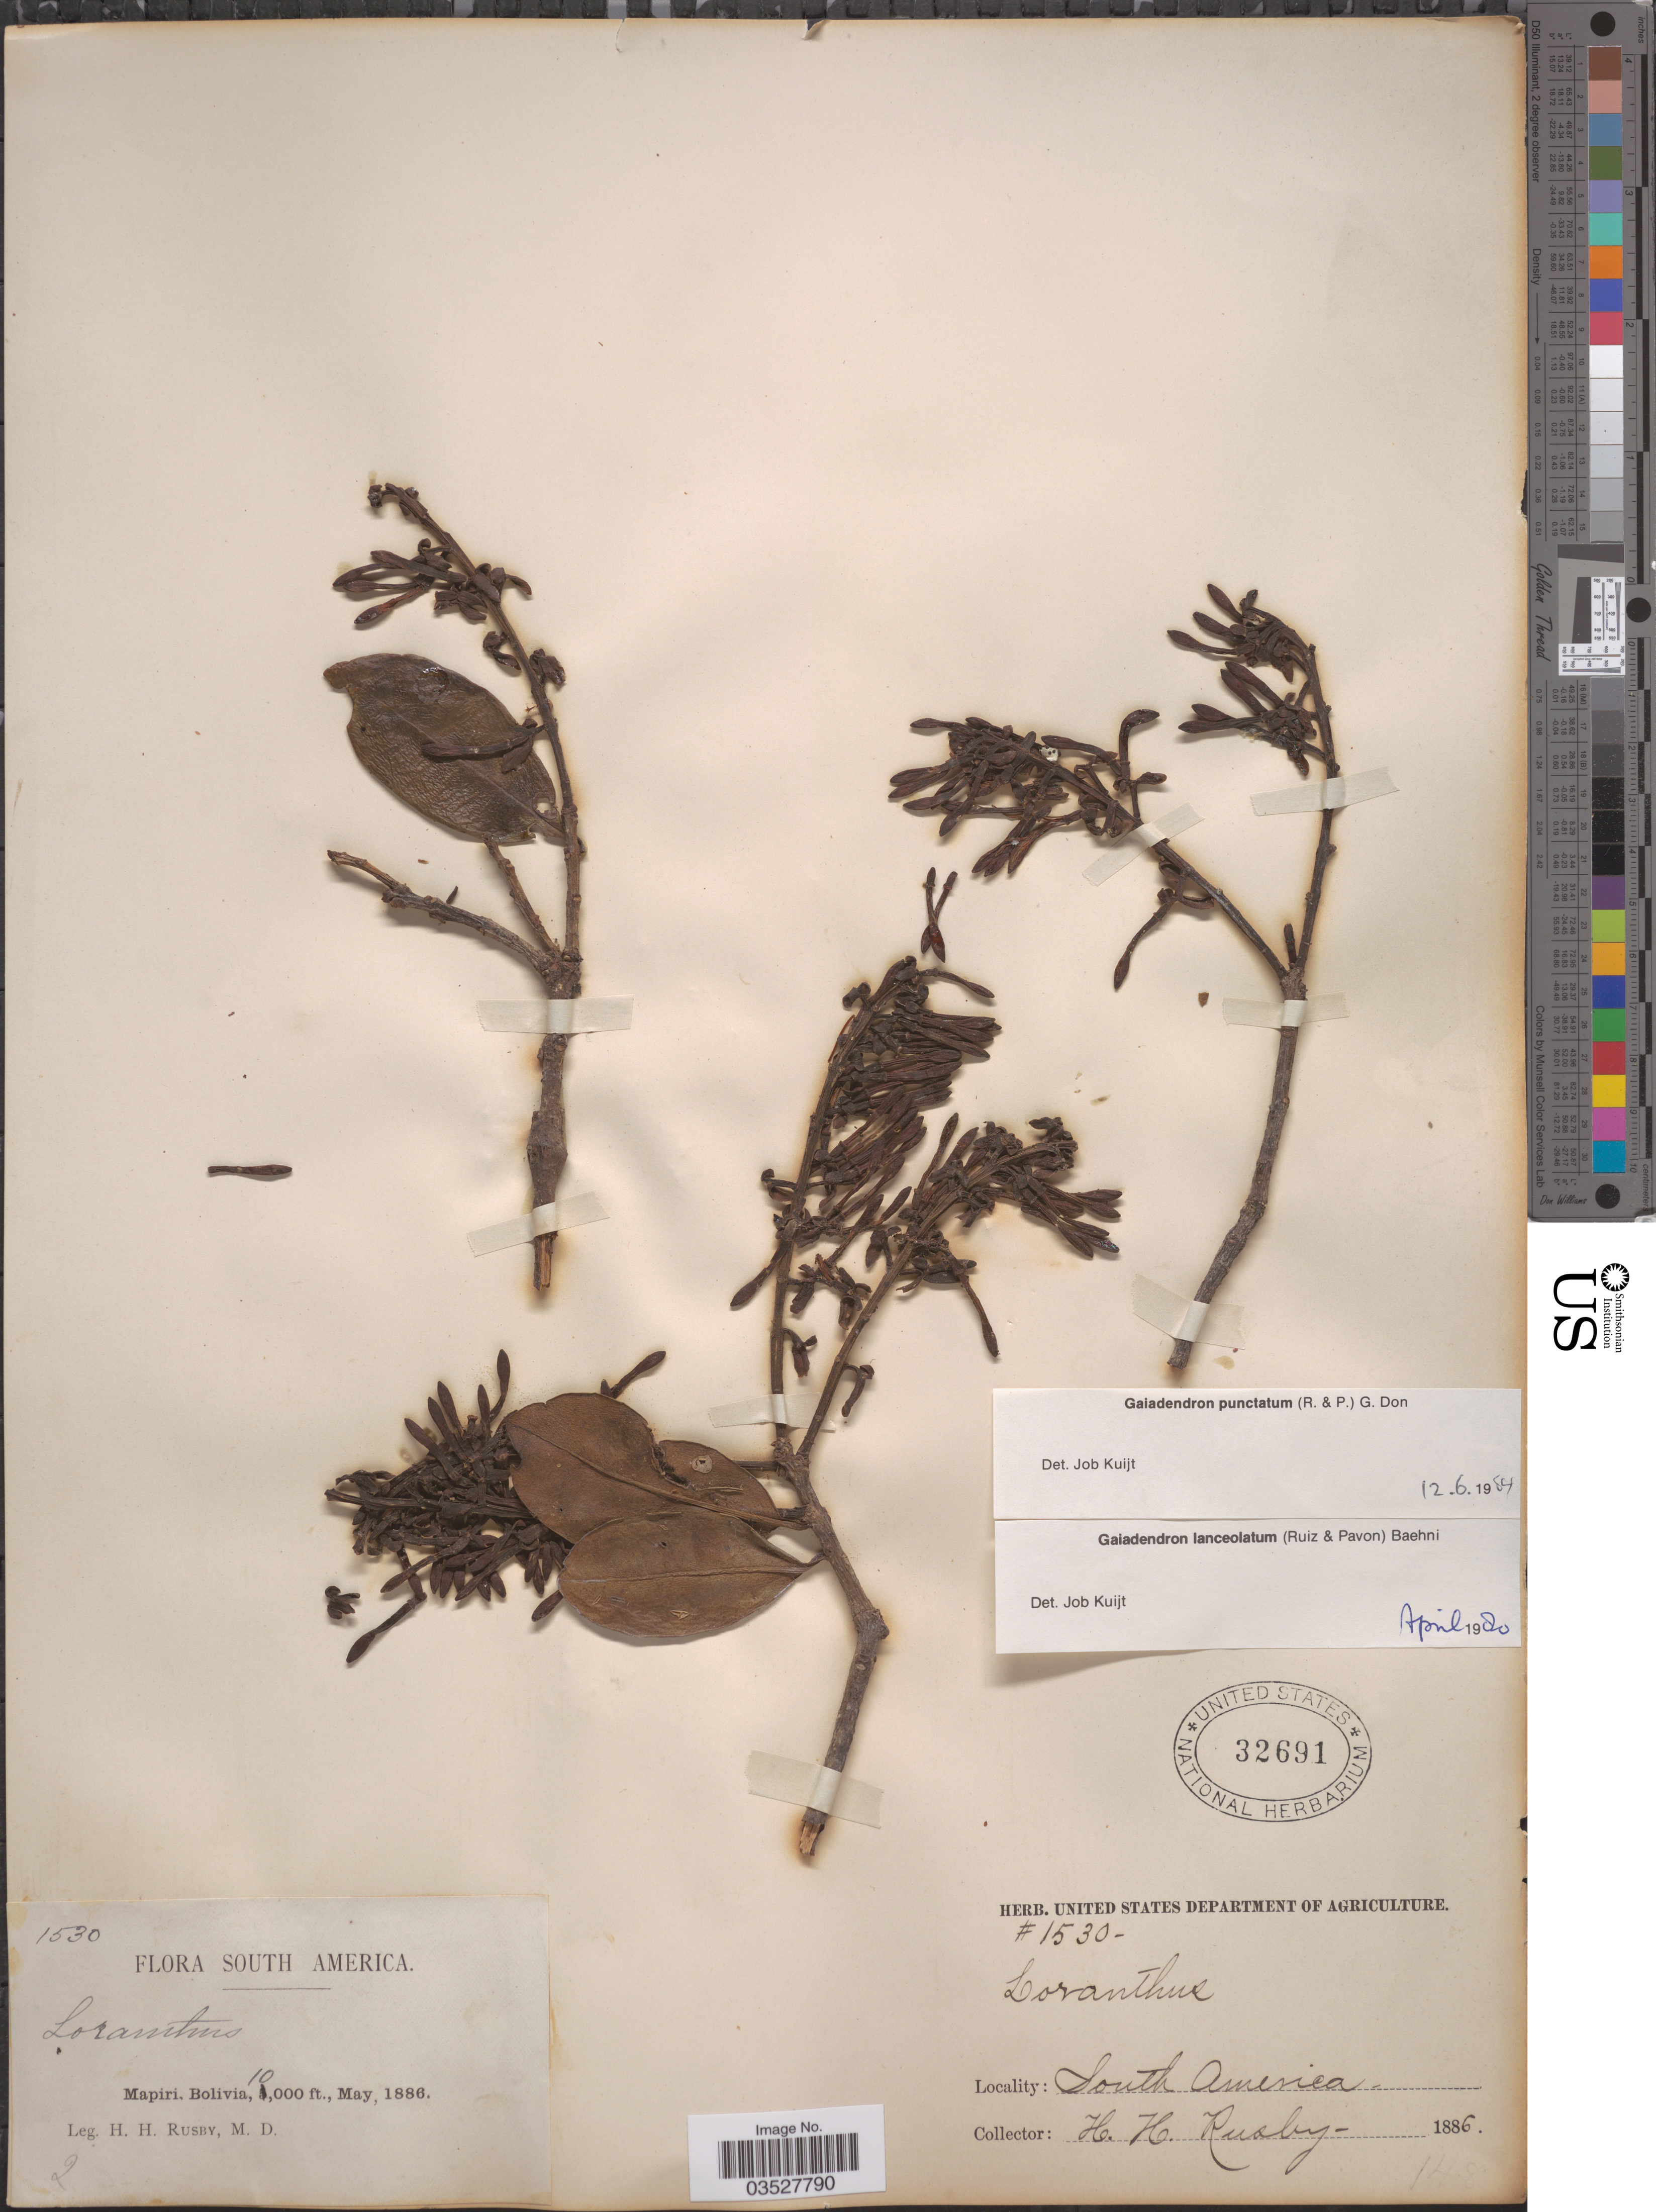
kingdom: Plantae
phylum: Tracheophyta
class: Magnoliopsida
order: Santalales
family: Loranthaceae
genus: Gaiadendron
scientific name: Gaiadendron punctatum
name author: (Ruiz & Pav.) G. Don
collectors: H. H. Rusby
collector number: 1530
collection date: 1886-05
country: Bolivia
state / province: La Páz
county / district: Larecaja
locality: Mapiri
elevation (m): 3048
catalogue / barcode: US 32691